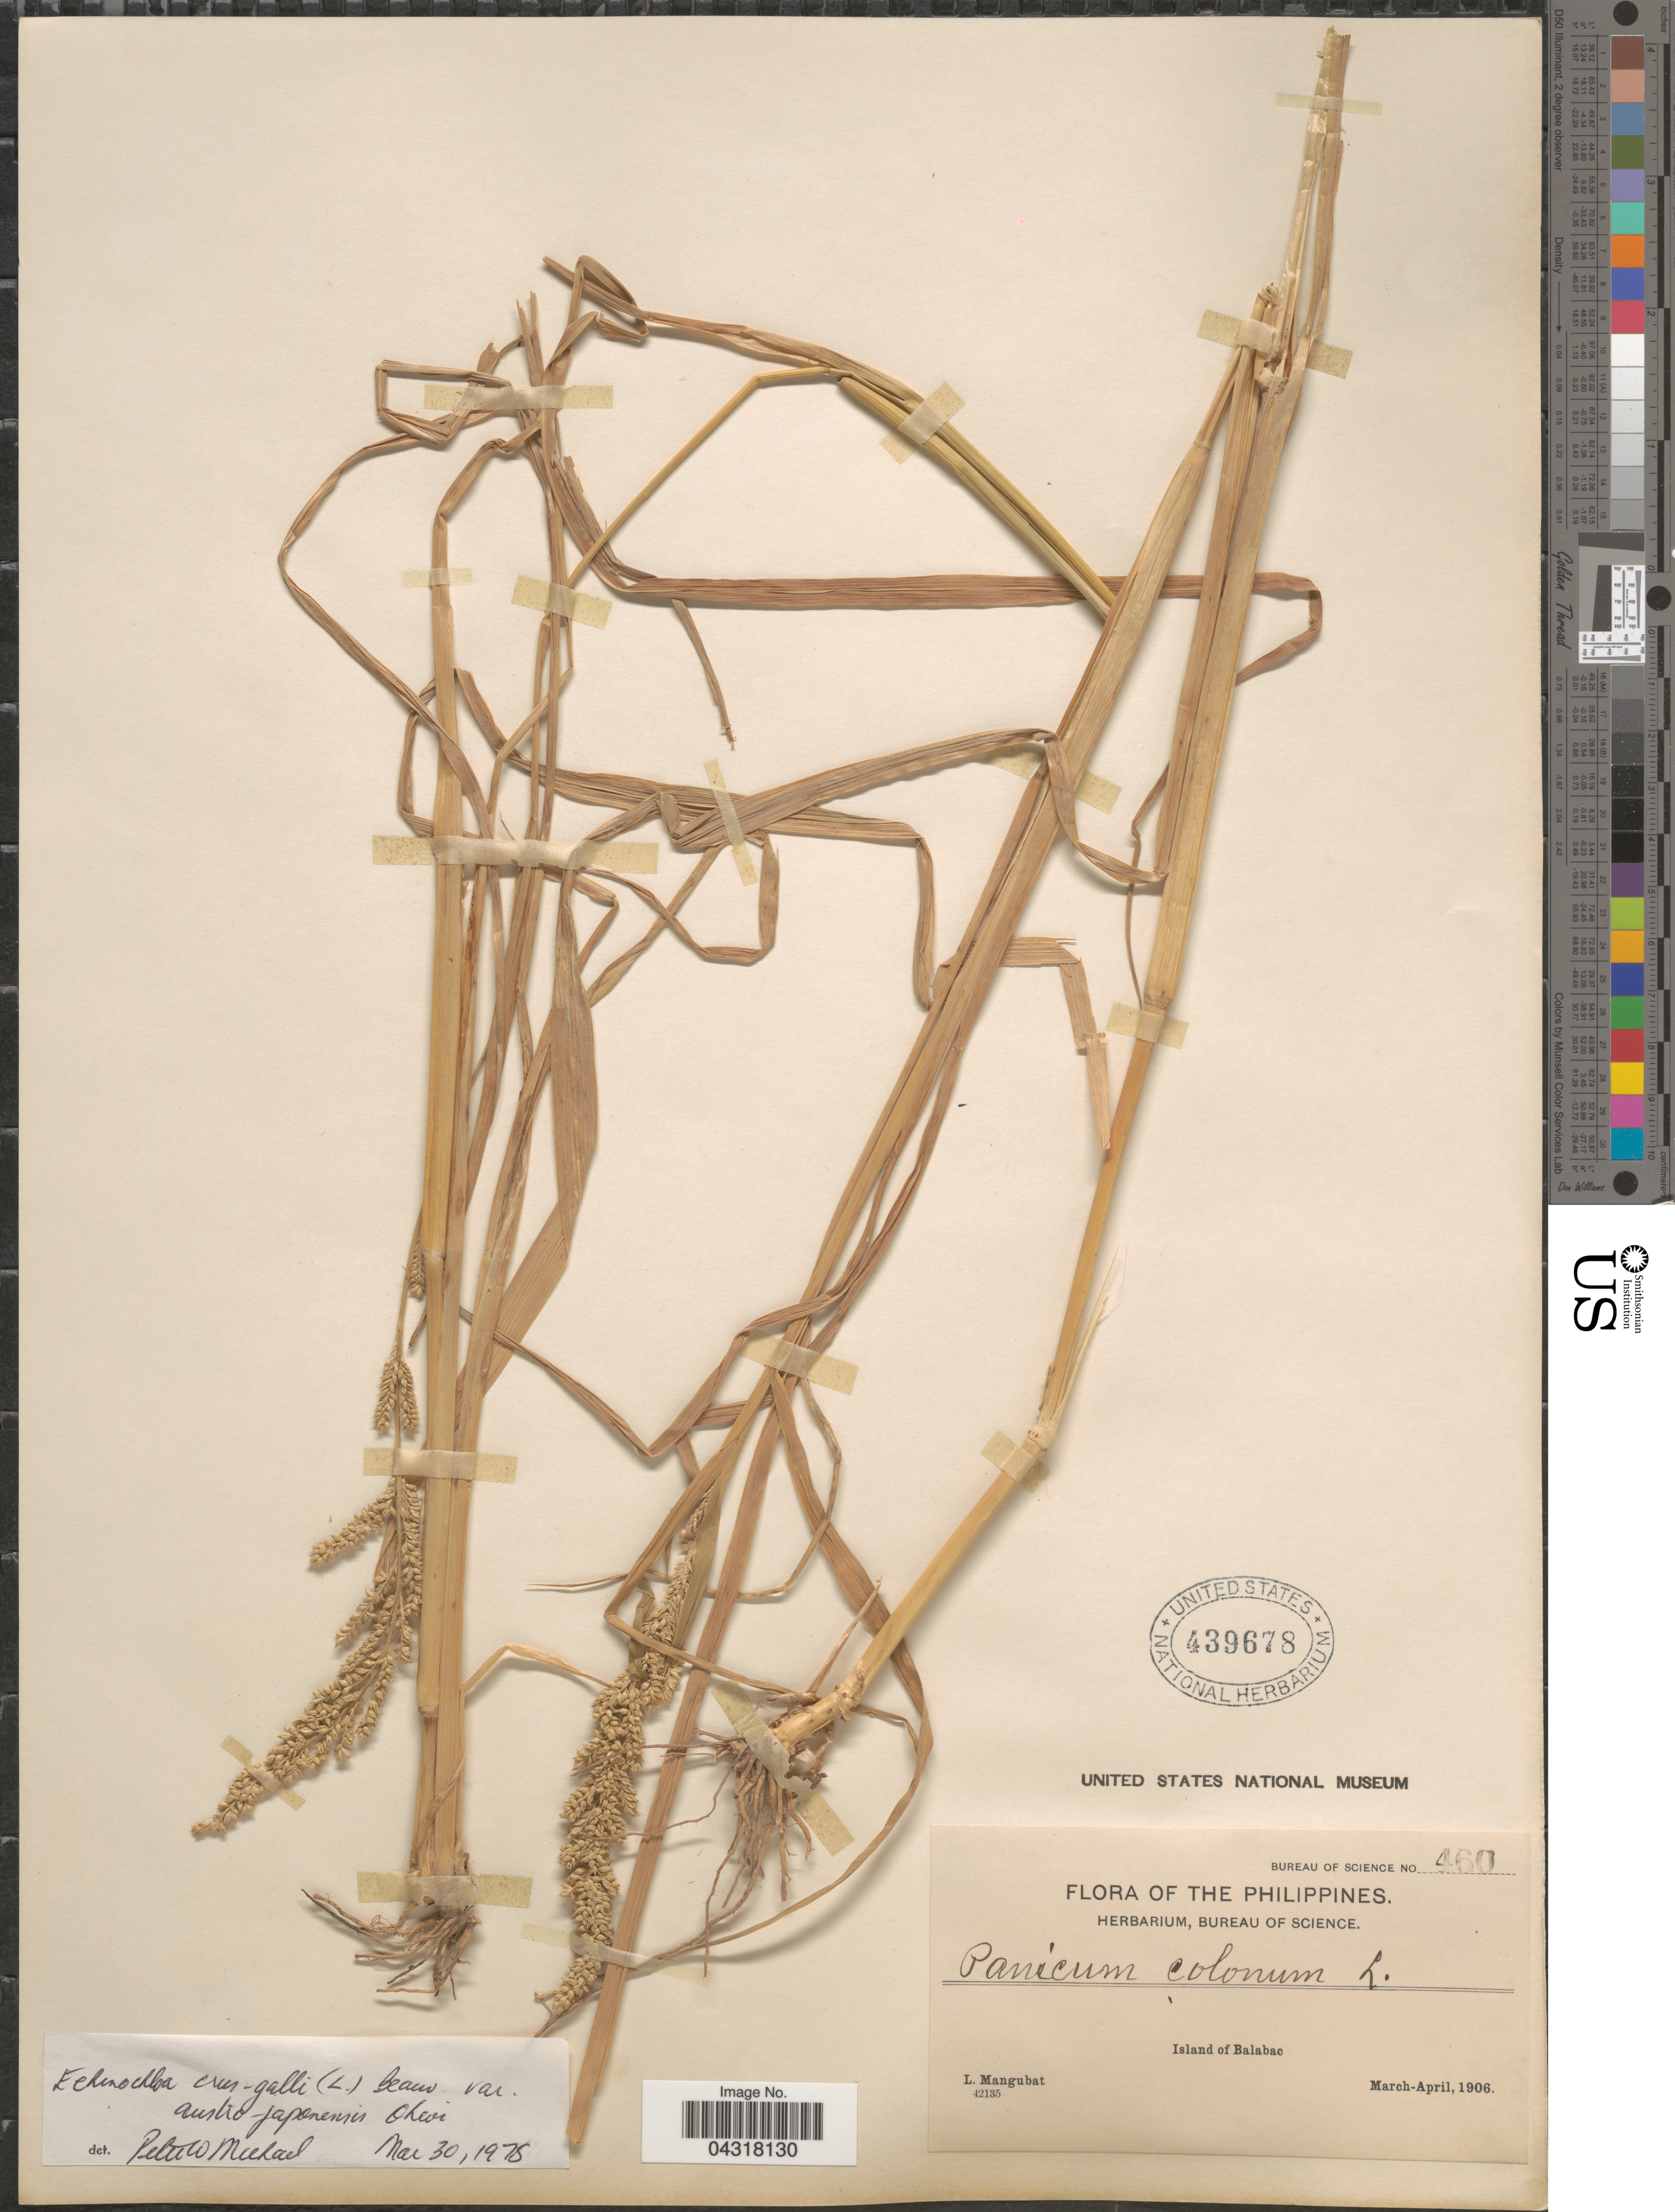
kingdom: Plantae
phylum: Tracheophyta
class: Liliopsida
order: Poales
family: Poaceae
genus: Echinochloa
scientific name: Echinochloa crus-galli var. austrojaponensis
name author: Ohwi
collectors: L. Mangubat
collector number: Bureau of Science 460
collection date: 1906-03/1906-04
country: Philippines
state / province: Mimaropa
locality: Island of Balabac.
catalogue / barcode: US 439678